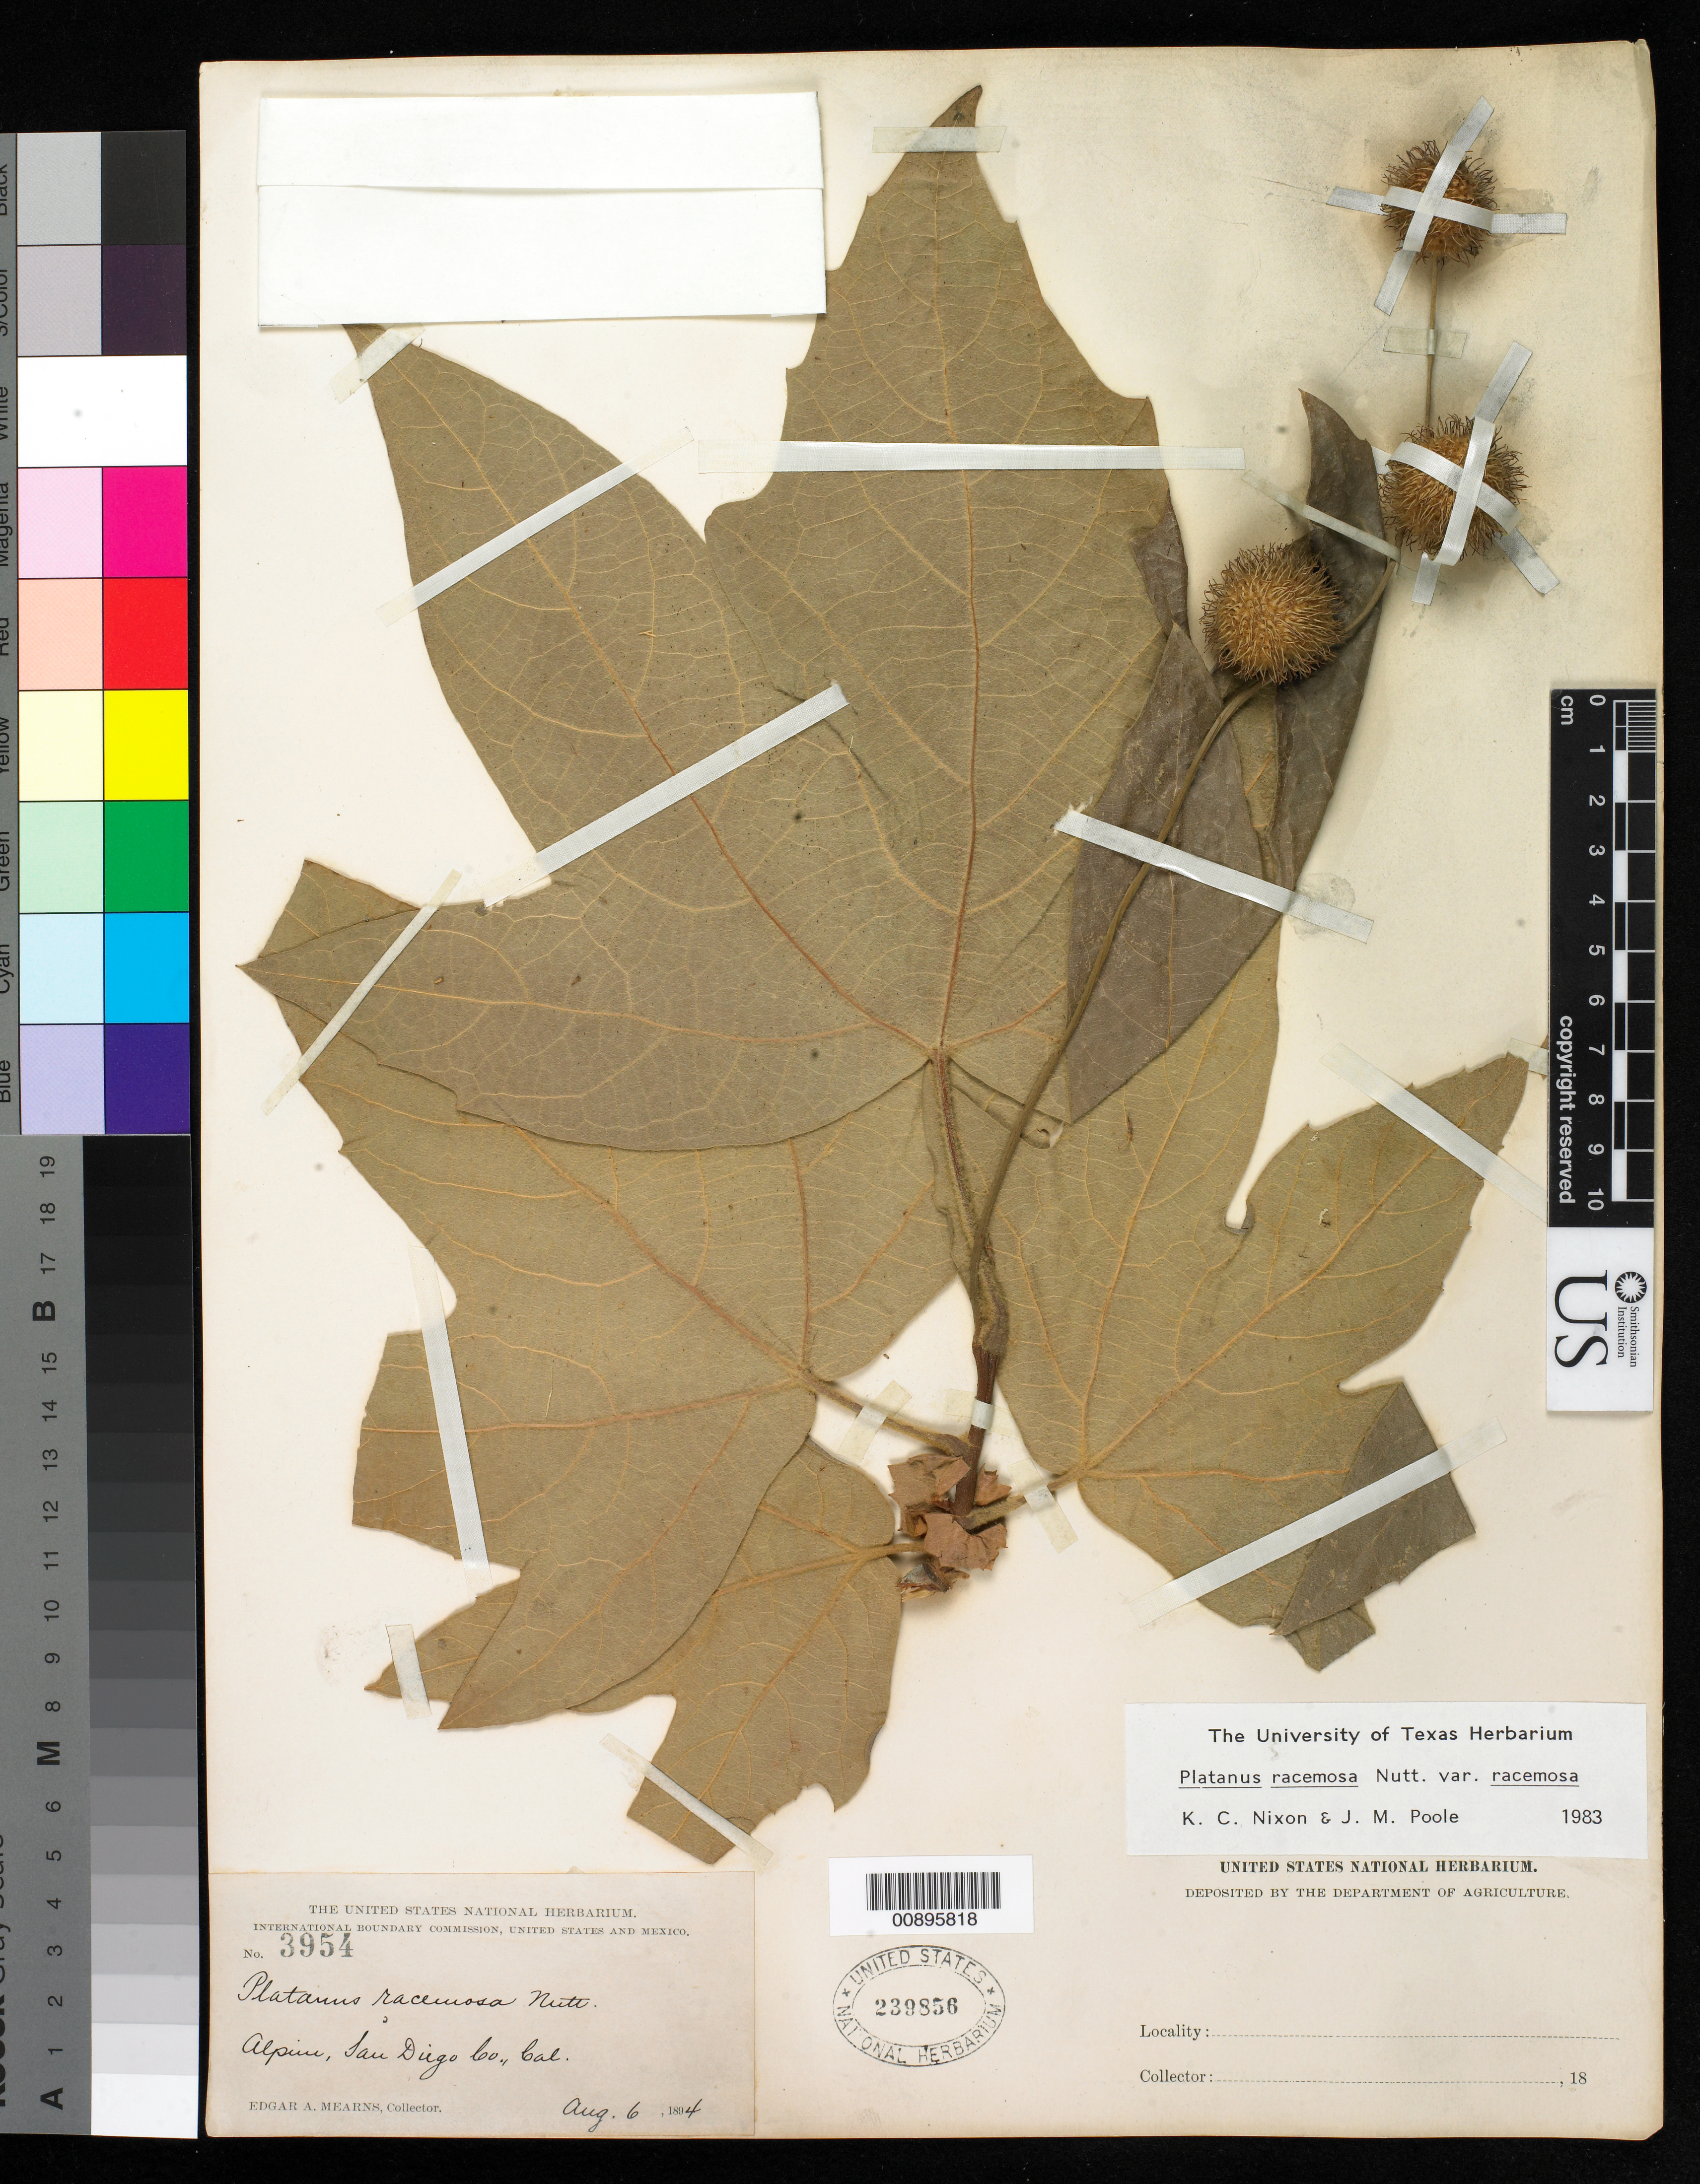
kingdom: Plantae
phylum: Tracheophyta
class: Magnoliopsida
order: Proteales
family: Platanaceae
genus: Platanus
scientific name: Platanus racemosa var. racemosa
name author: Nutt.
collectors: E. A. Mearns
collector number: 3954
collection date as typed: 06 Aug 1894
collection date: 1894-08-06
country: United States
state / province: California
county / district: San Diego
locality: Alpine, San Diego County, California.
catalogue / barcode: US 239856